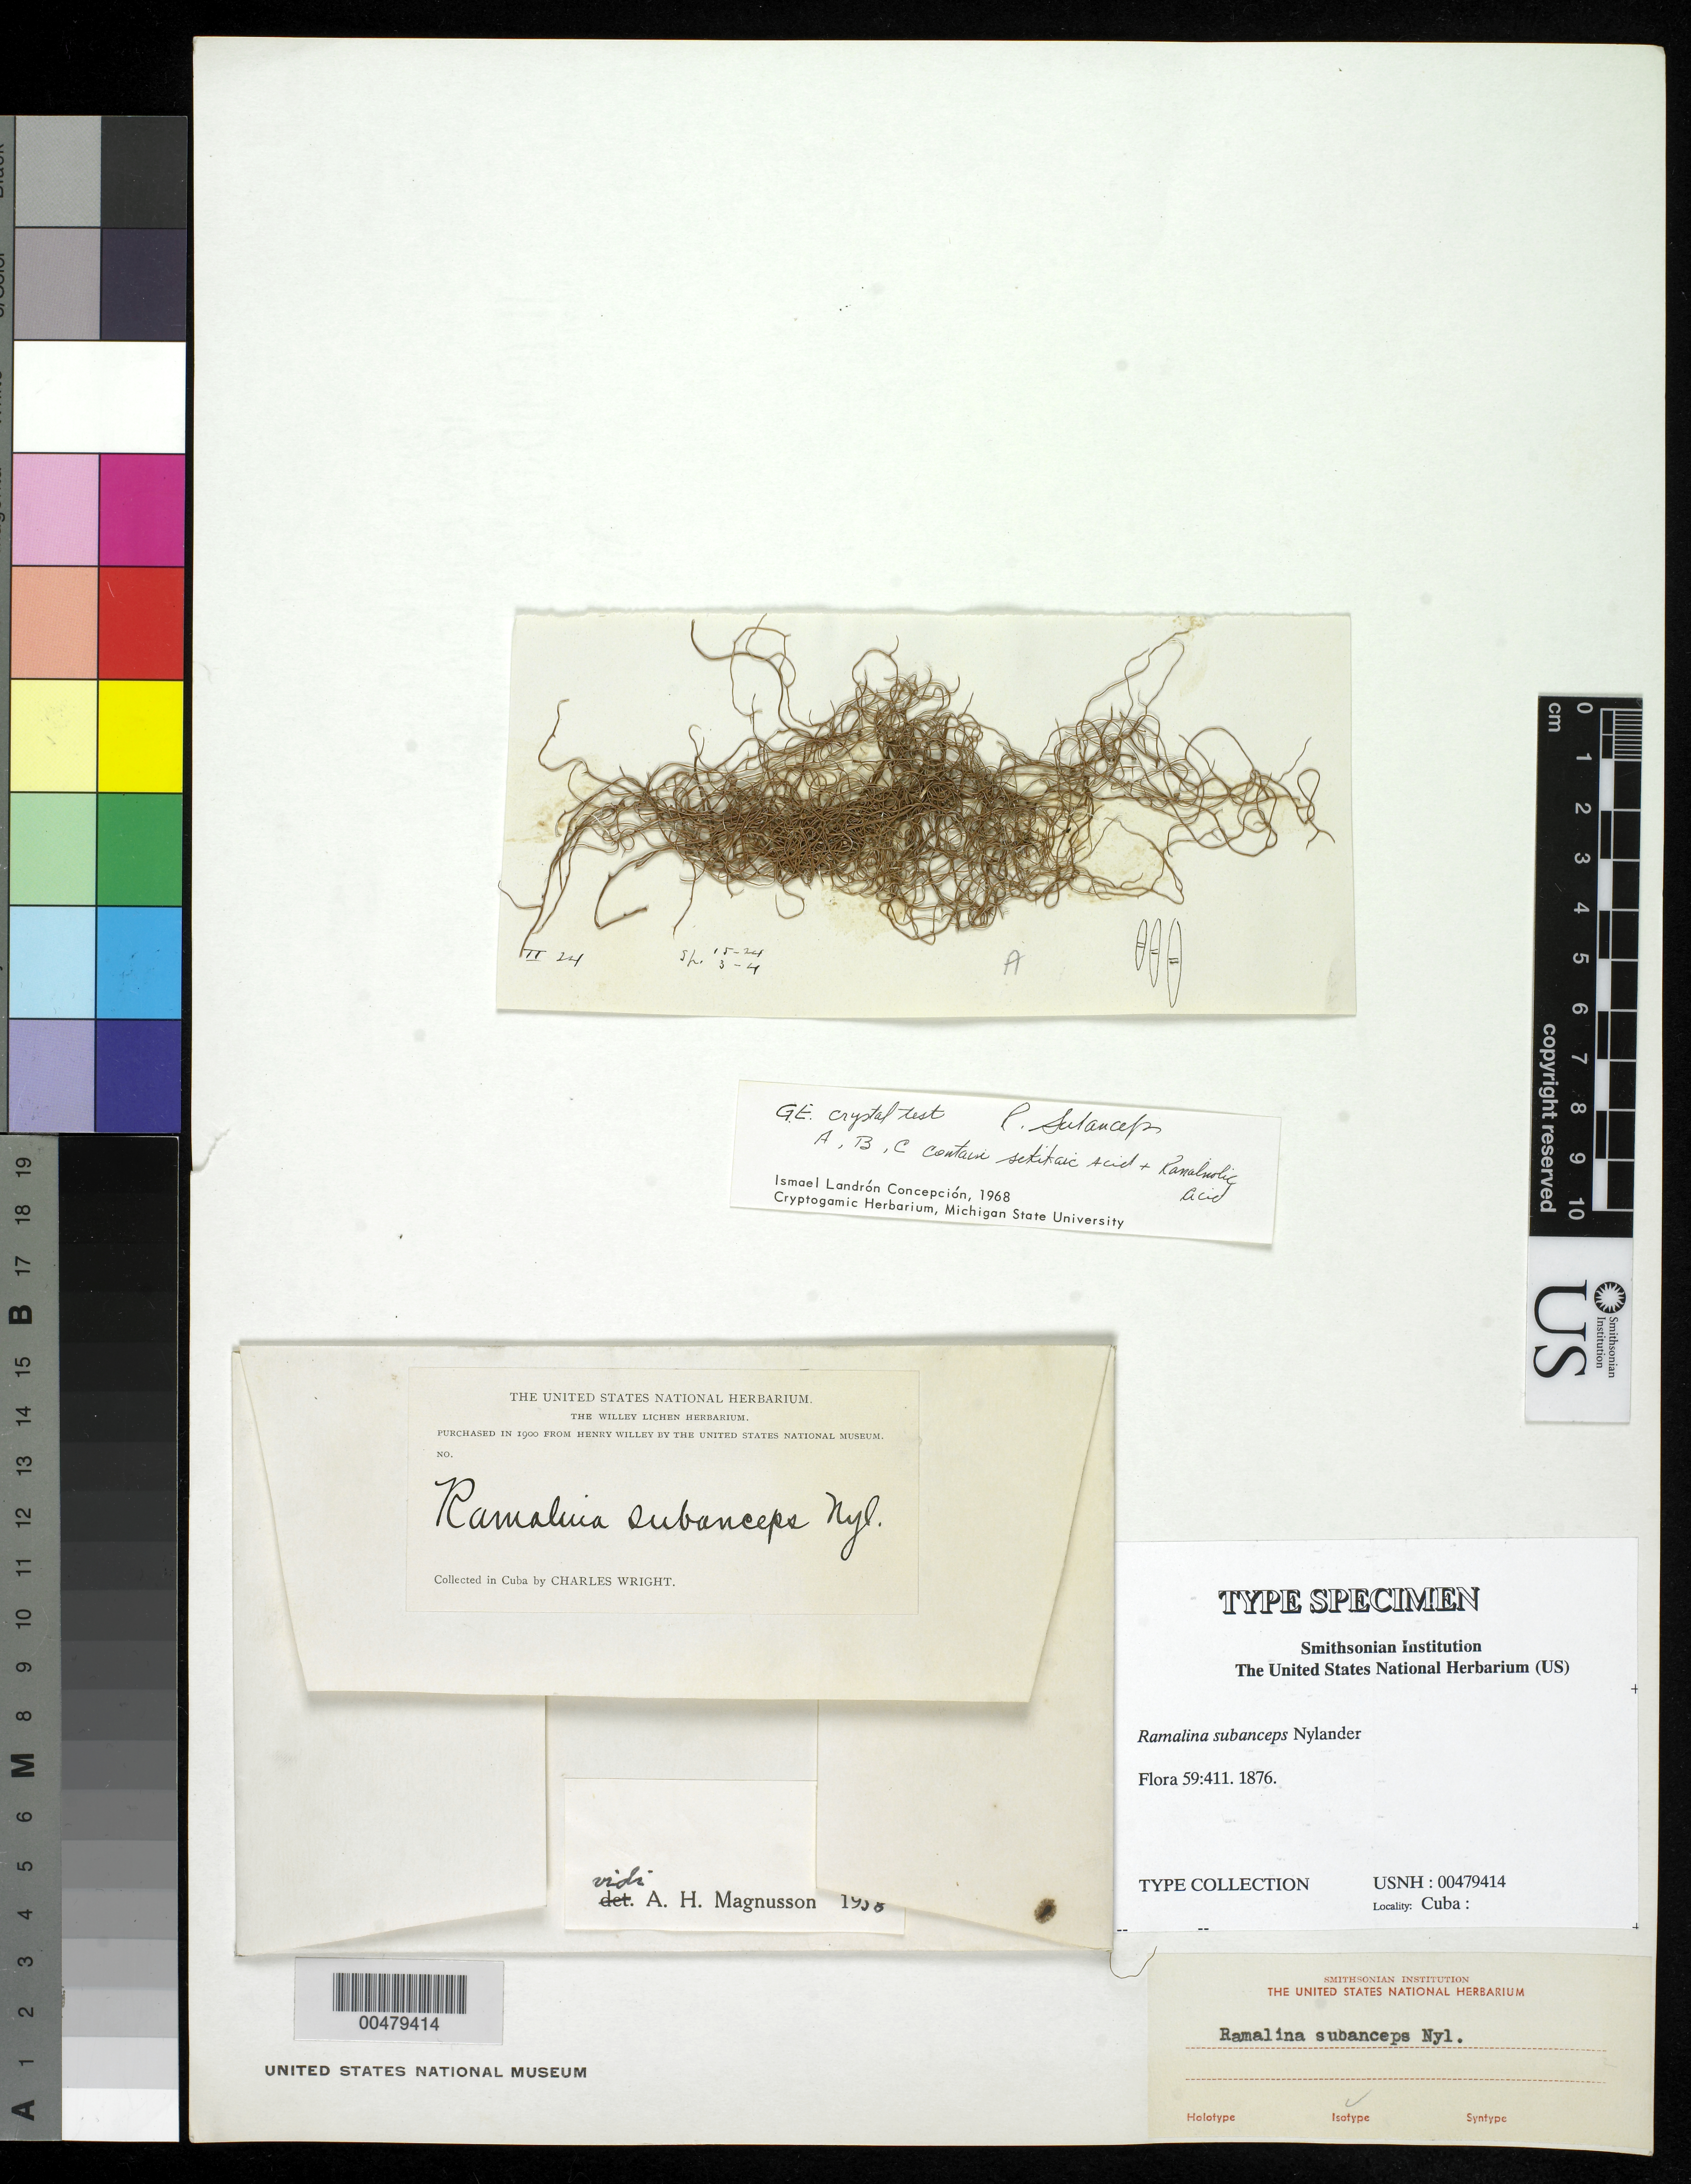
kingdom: Fungi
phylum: Ascomycota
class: Lecanoromycetes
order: Lecanorales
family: Ramalinaceae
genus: Ramalina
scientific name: Ramalina subanceps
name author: Nyl.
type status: Type Collection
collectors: C. Wright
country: Cuba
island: Greater Antilles